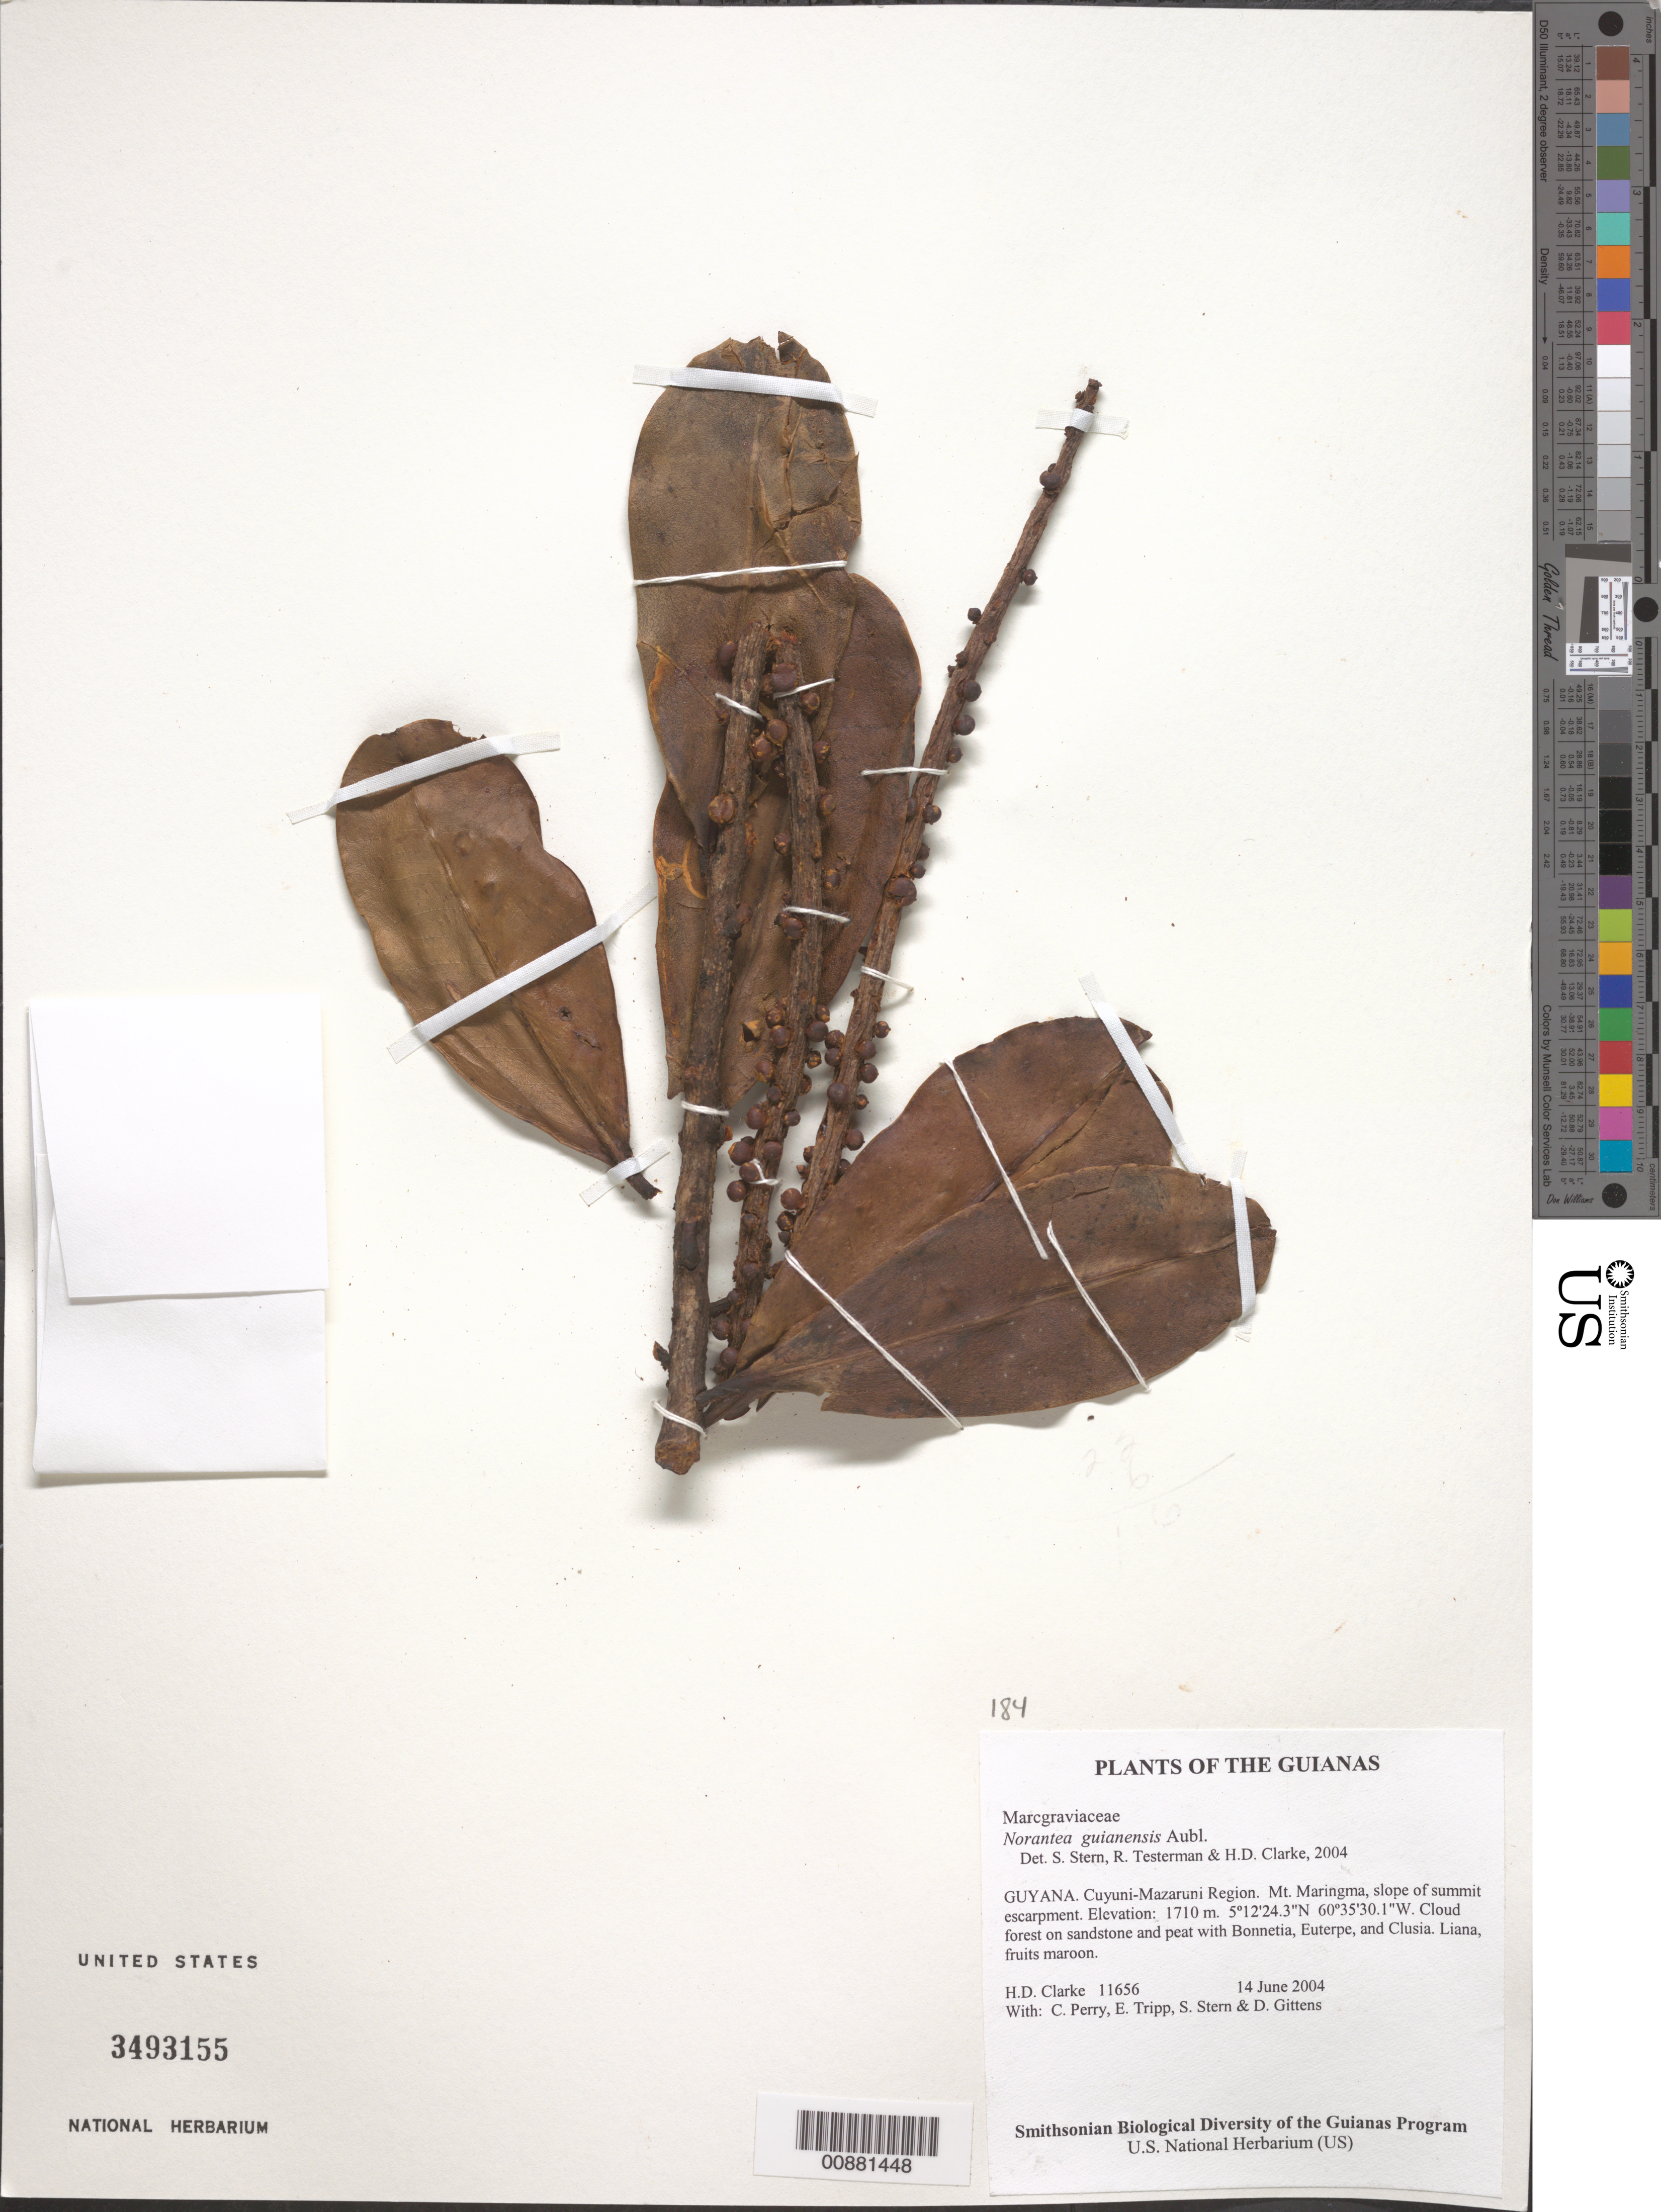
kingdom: Plantae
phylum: Tracheophyta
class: Magnoliopsida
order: Ericales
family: Marcgraviaceae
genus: Norantea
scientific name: Norantea guianensis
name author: Aubl.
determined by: Stern, S. R.; Testerman, R.; Clarke, H. D.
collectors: H. D. Clarke, C. Perry, E. Tripp, S. R. Stern & D. Gittens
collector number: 11656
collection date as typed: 14 June 2004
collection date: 2004-06-14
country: Guyana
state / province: Cuyuni-Mazaruni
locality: Mt. Maringma, slope of summit escarpment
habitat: Cloud forest on sandstone and peat with Bonnetia, Euterpe, and Clusia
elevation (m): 1710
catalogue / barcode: US 3493155